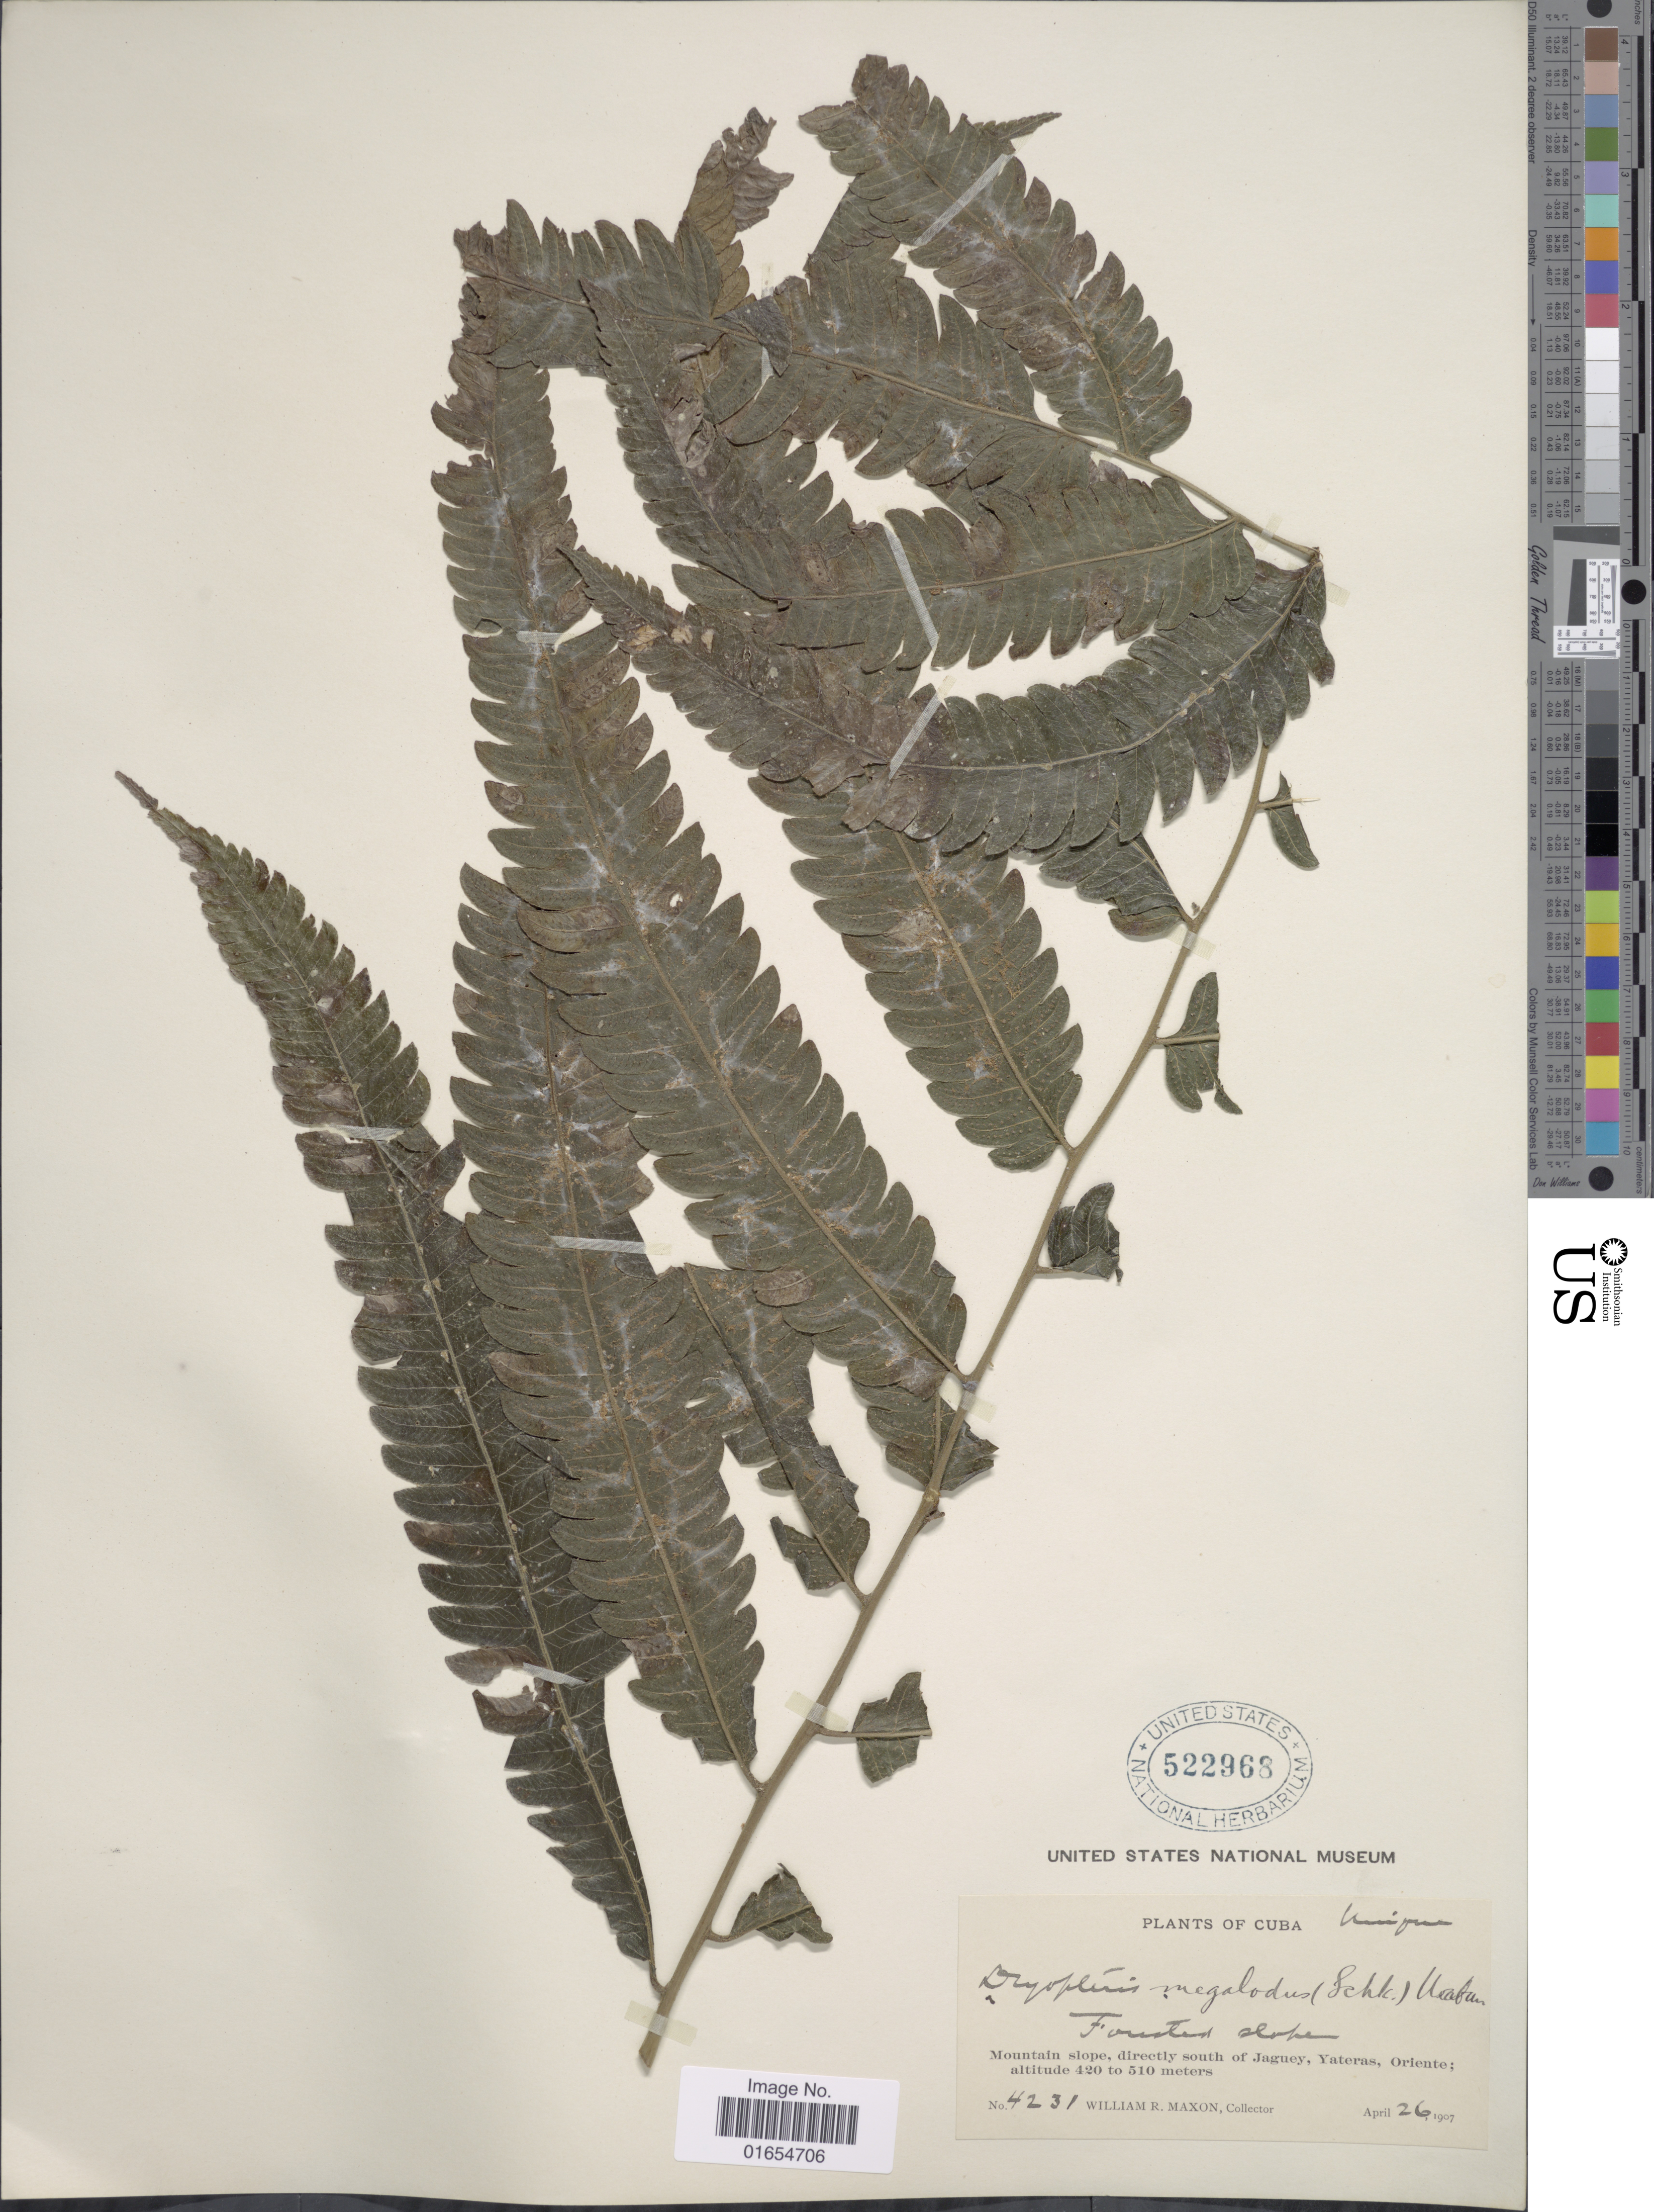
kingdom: Plantae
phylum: Tracheophyta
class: Polypodiopsida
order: Polypodiales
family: Thelypteridaceae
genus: Goniopteris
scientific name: Goniopteris pennata (Poir.) comb. nov., ined 2015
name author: (Poir.)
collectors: W. R. Maxon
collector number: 4231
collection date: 1907-04-26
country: Cuba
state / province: Oriente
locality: Mountain slope, directly south of Jaguey, Yateras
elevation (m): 420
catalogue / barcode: US 522968